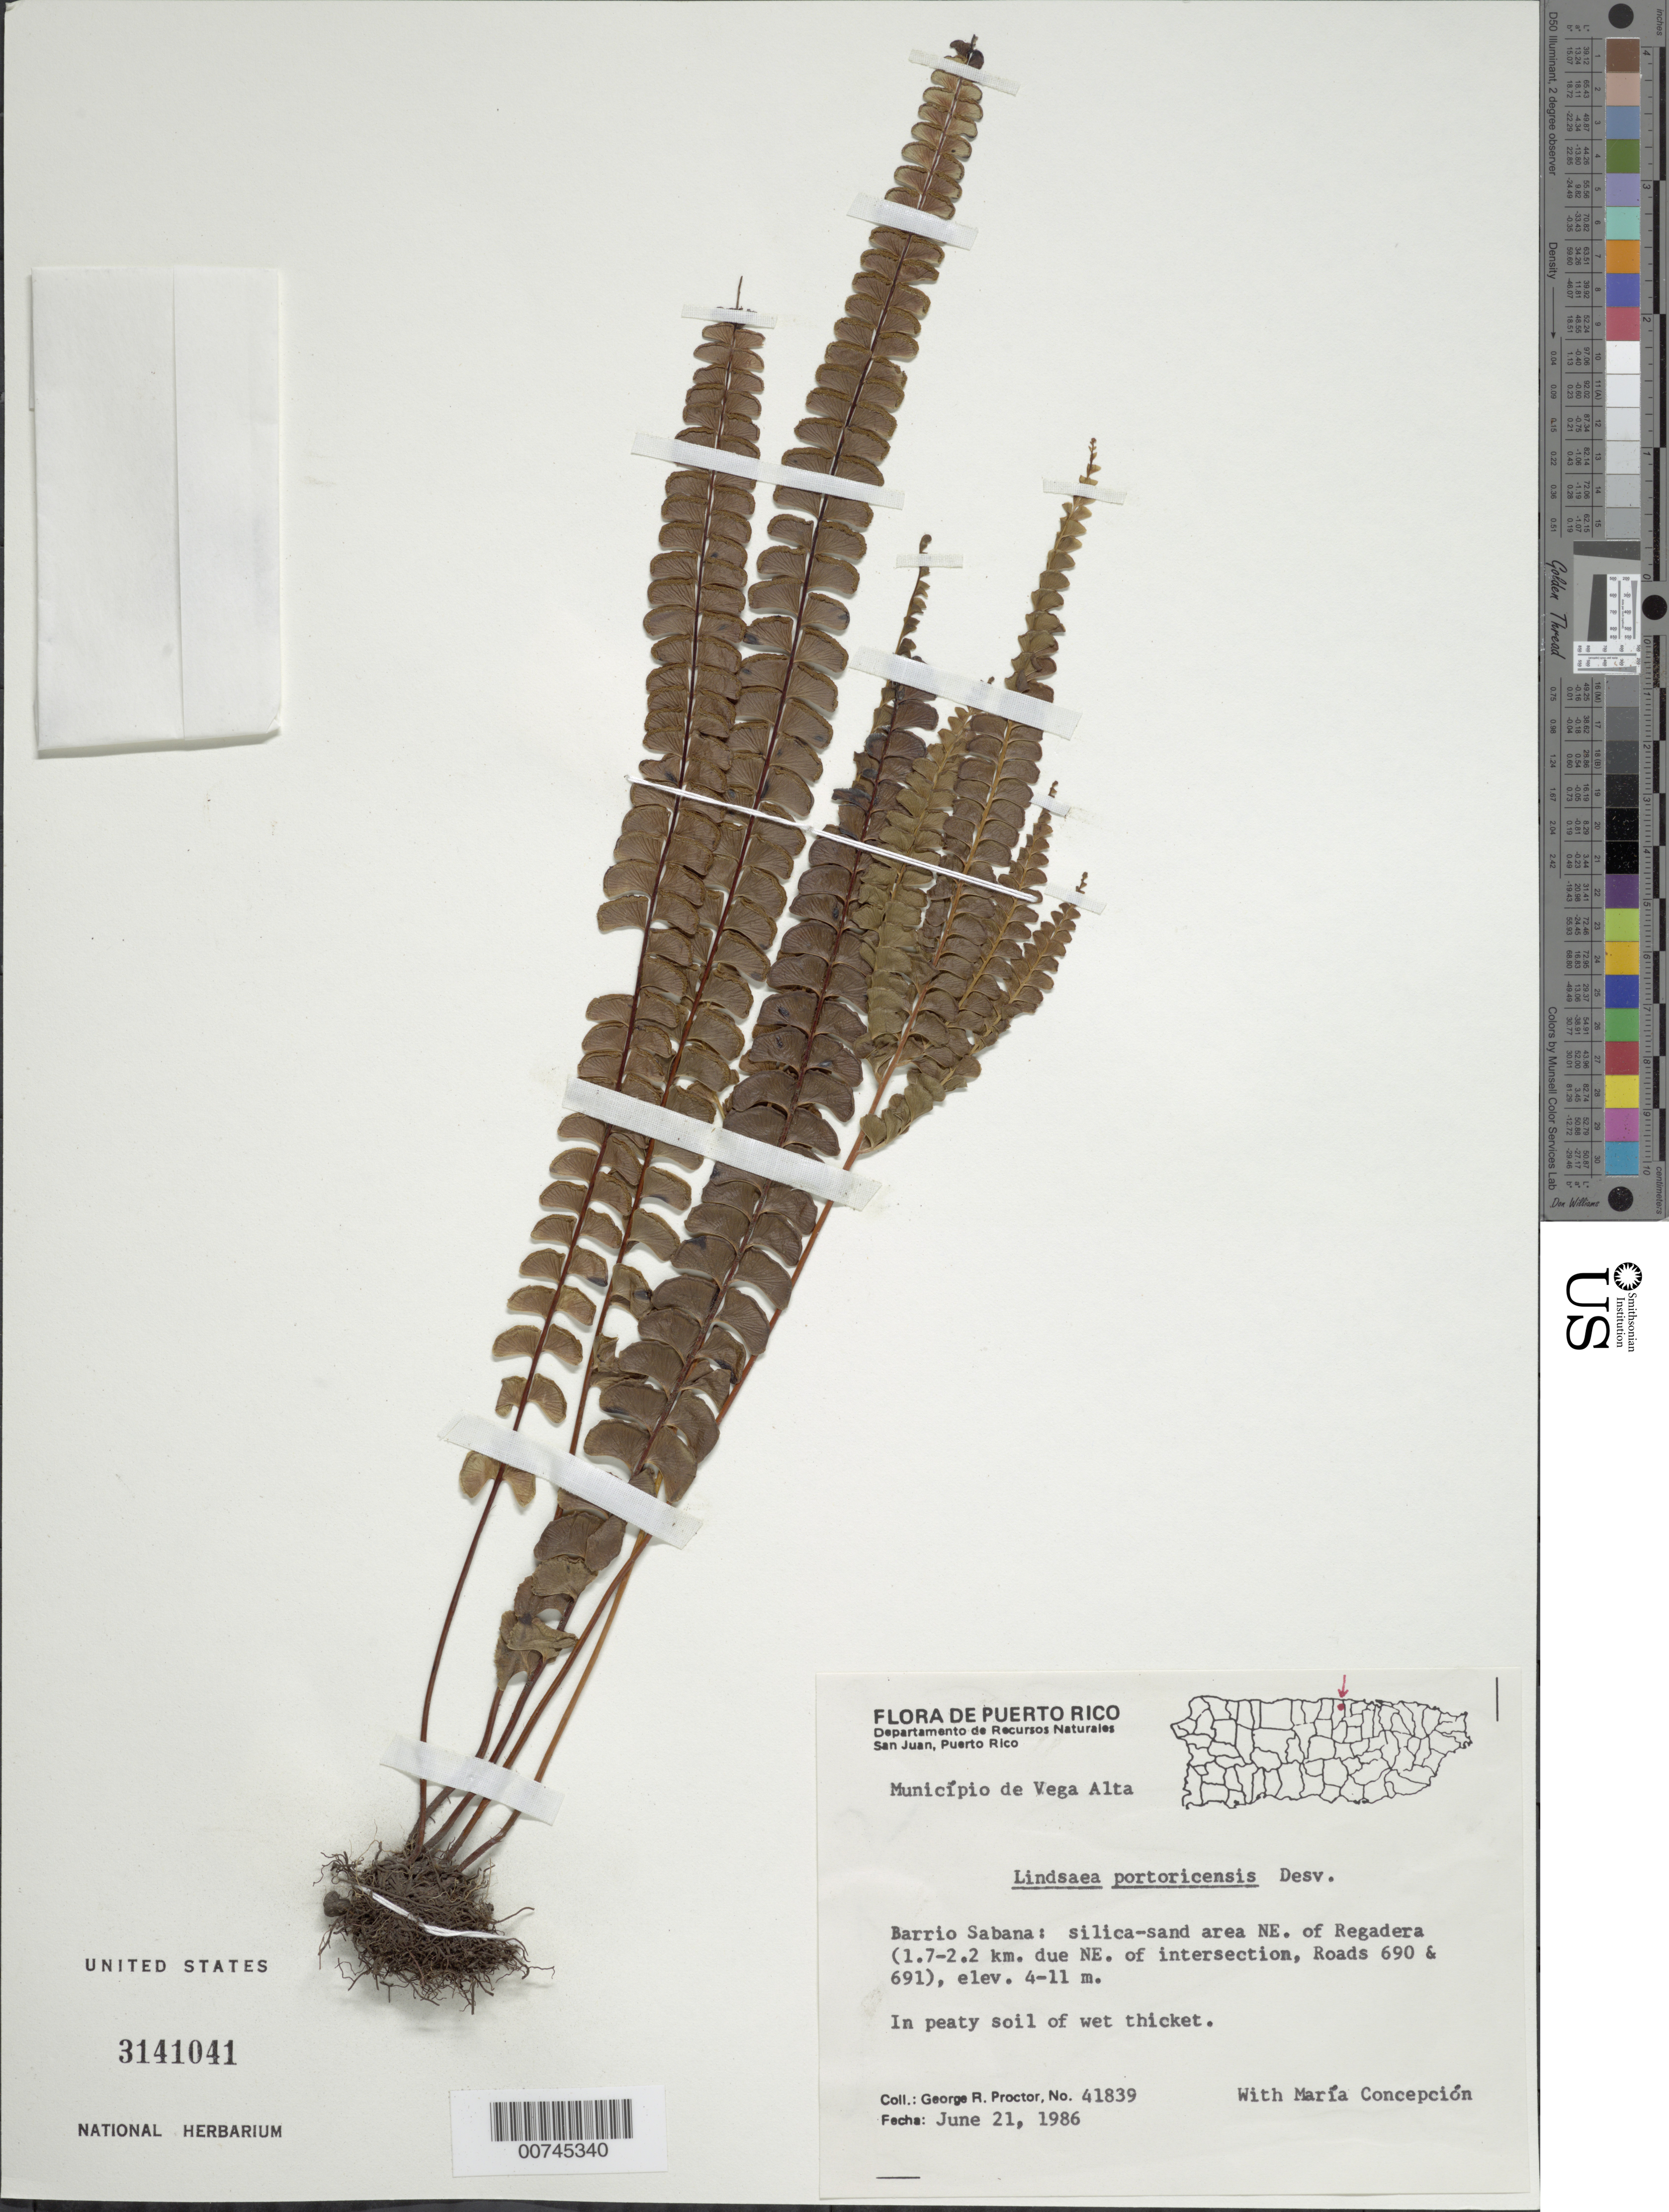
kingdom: Plantae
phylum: Tracheophyta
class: Polypodiopsida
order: Polypodiales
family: Lindsaeaceae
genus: Lindsaea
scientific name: Lindsaea portoricensis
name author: Desv.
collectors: G. R. Proctor & M. Concepción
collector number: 41839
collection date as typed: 21 Jun 1986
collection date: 1986-06-21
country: Puerto Rico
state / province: Vega Alta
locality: Barrio Sabana: silica-sand area NE of Regadera (1.7-2.2 km due NE of intersection, Roads 690 & 691). Municipio de Vega Alta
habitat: In peaty soil of wet thicket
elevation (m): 4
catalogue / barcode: US 3141041